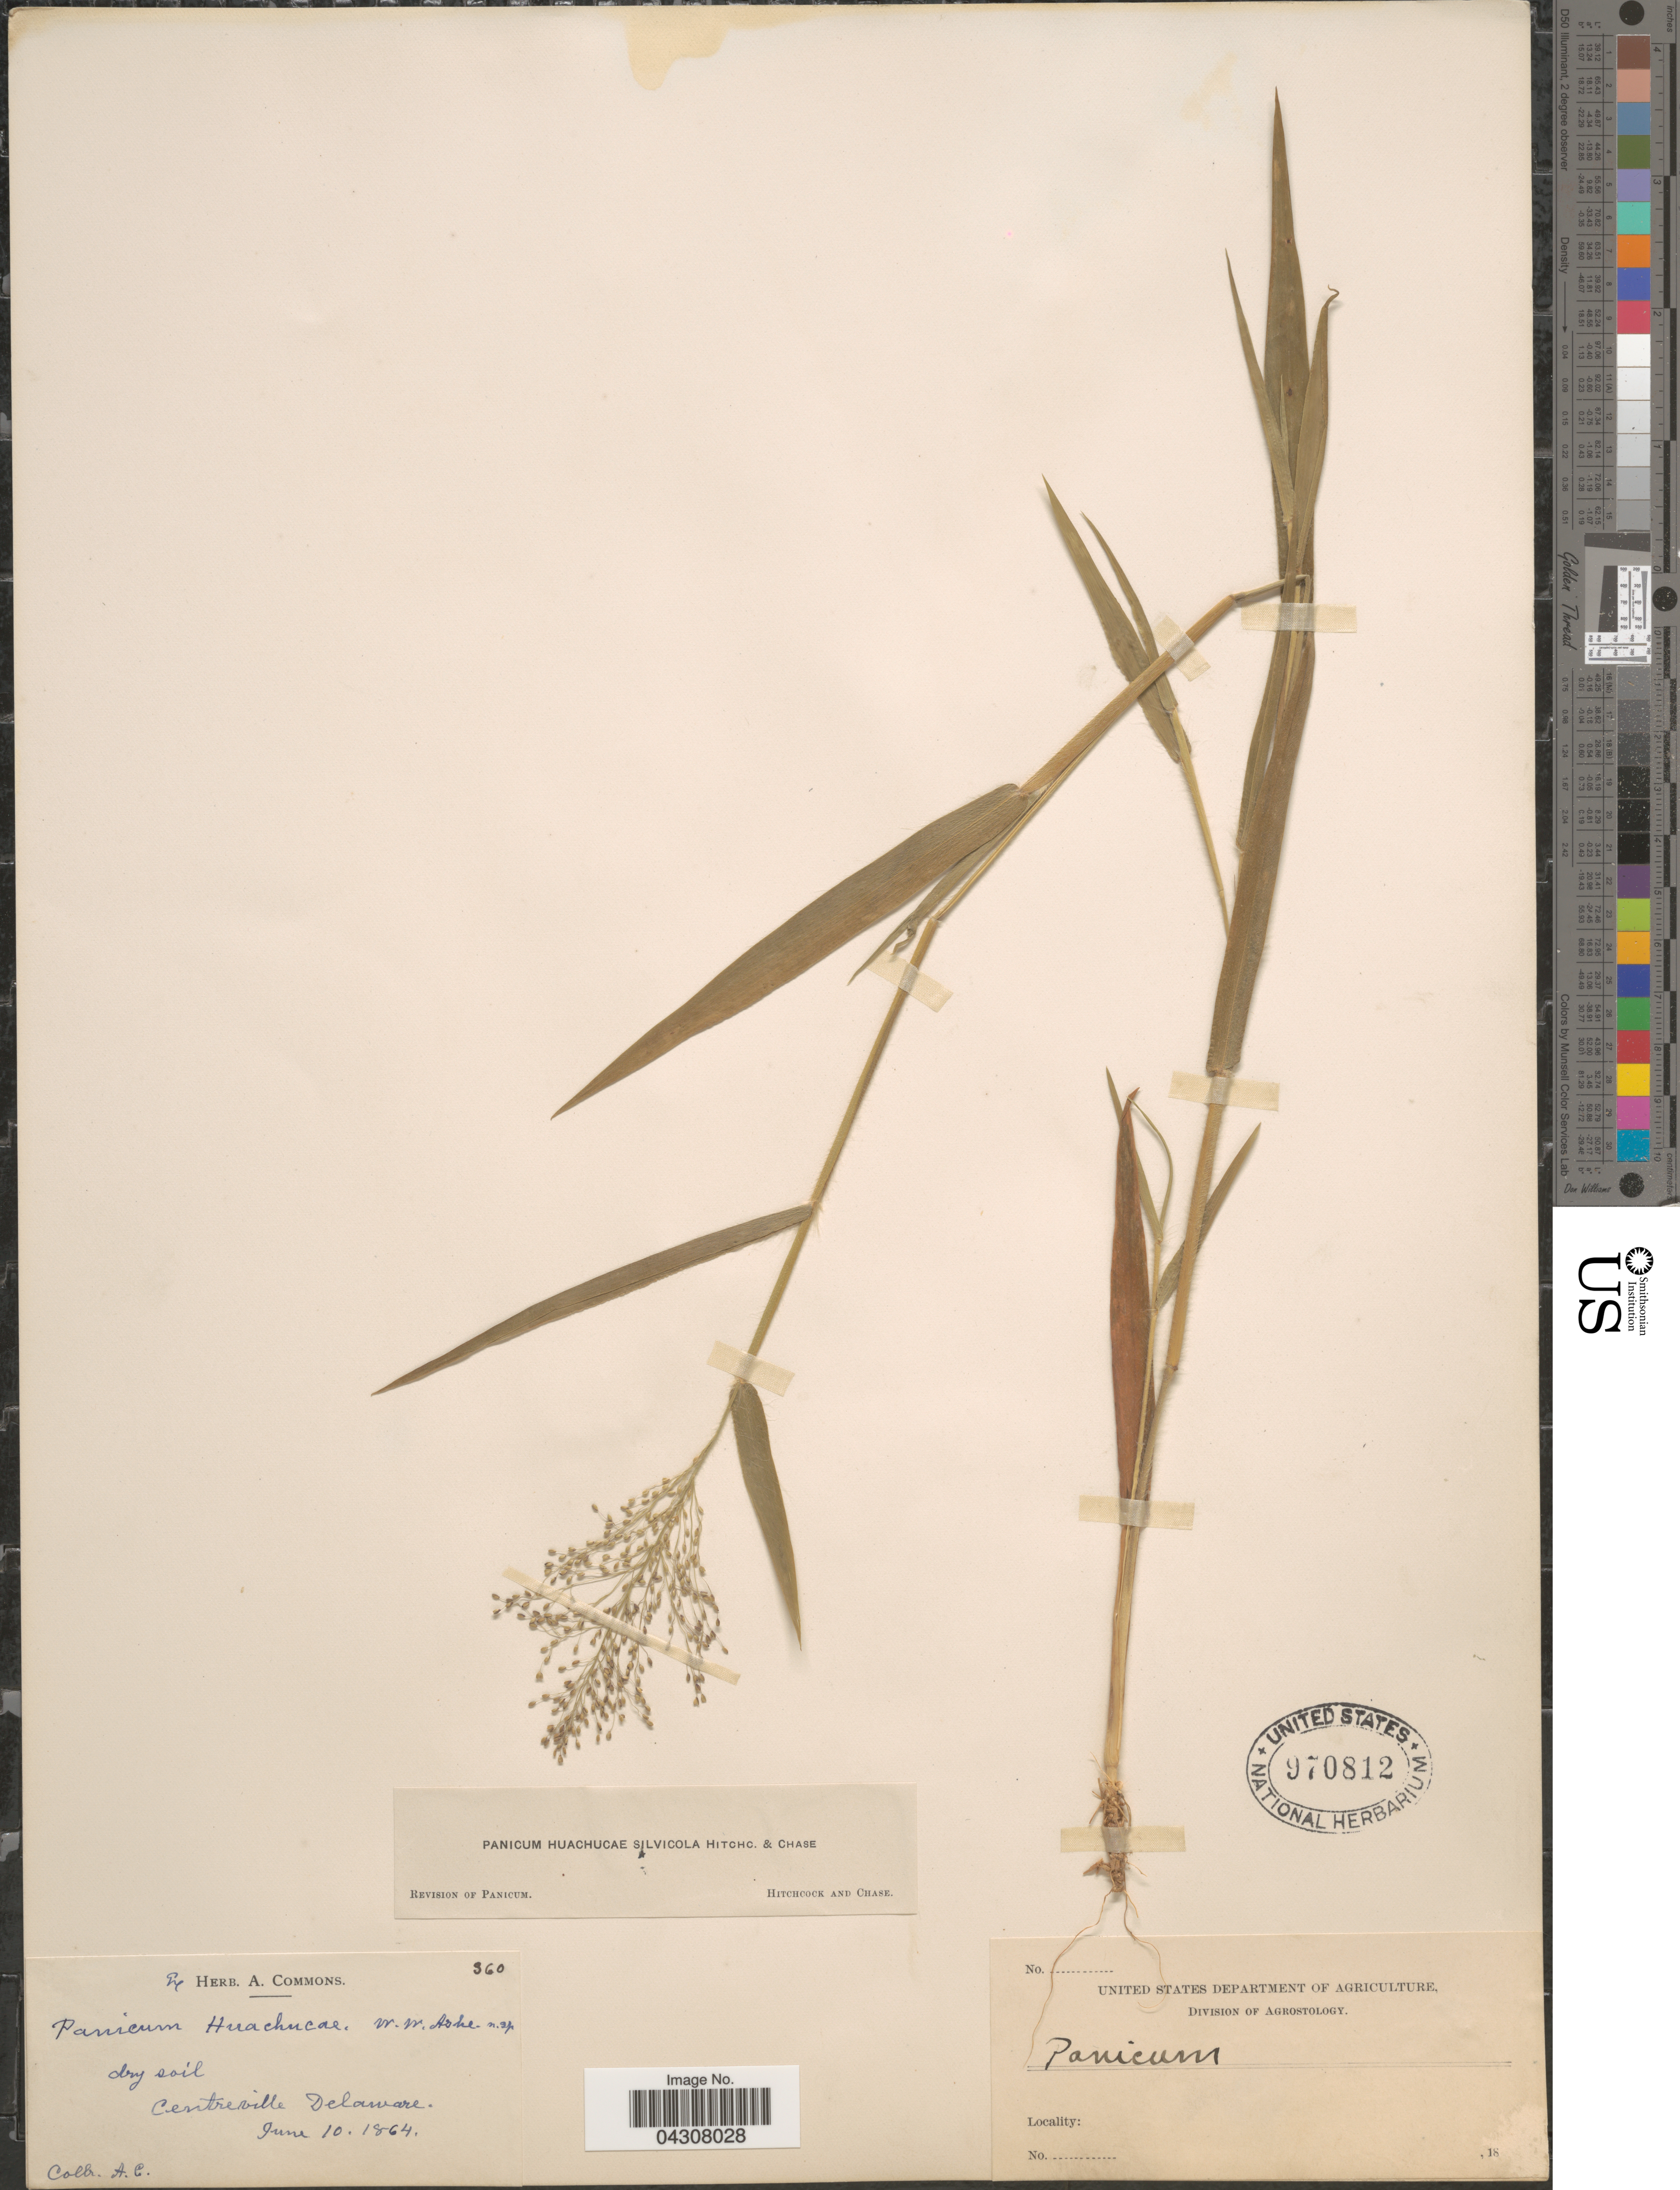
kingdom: Plantae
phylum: Tracheophyta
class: Liliopsida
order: Poales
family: Poaceae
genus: Dichanthelium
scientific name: Dichanthelium acuminatum var. acuminatum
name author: (Sw.) Gould & C.A. Clark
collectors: A. Commons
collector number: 360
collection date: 1864-06-10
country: United States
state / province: Delaware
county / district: New Castle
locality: Centreville.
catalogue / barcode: US 970812